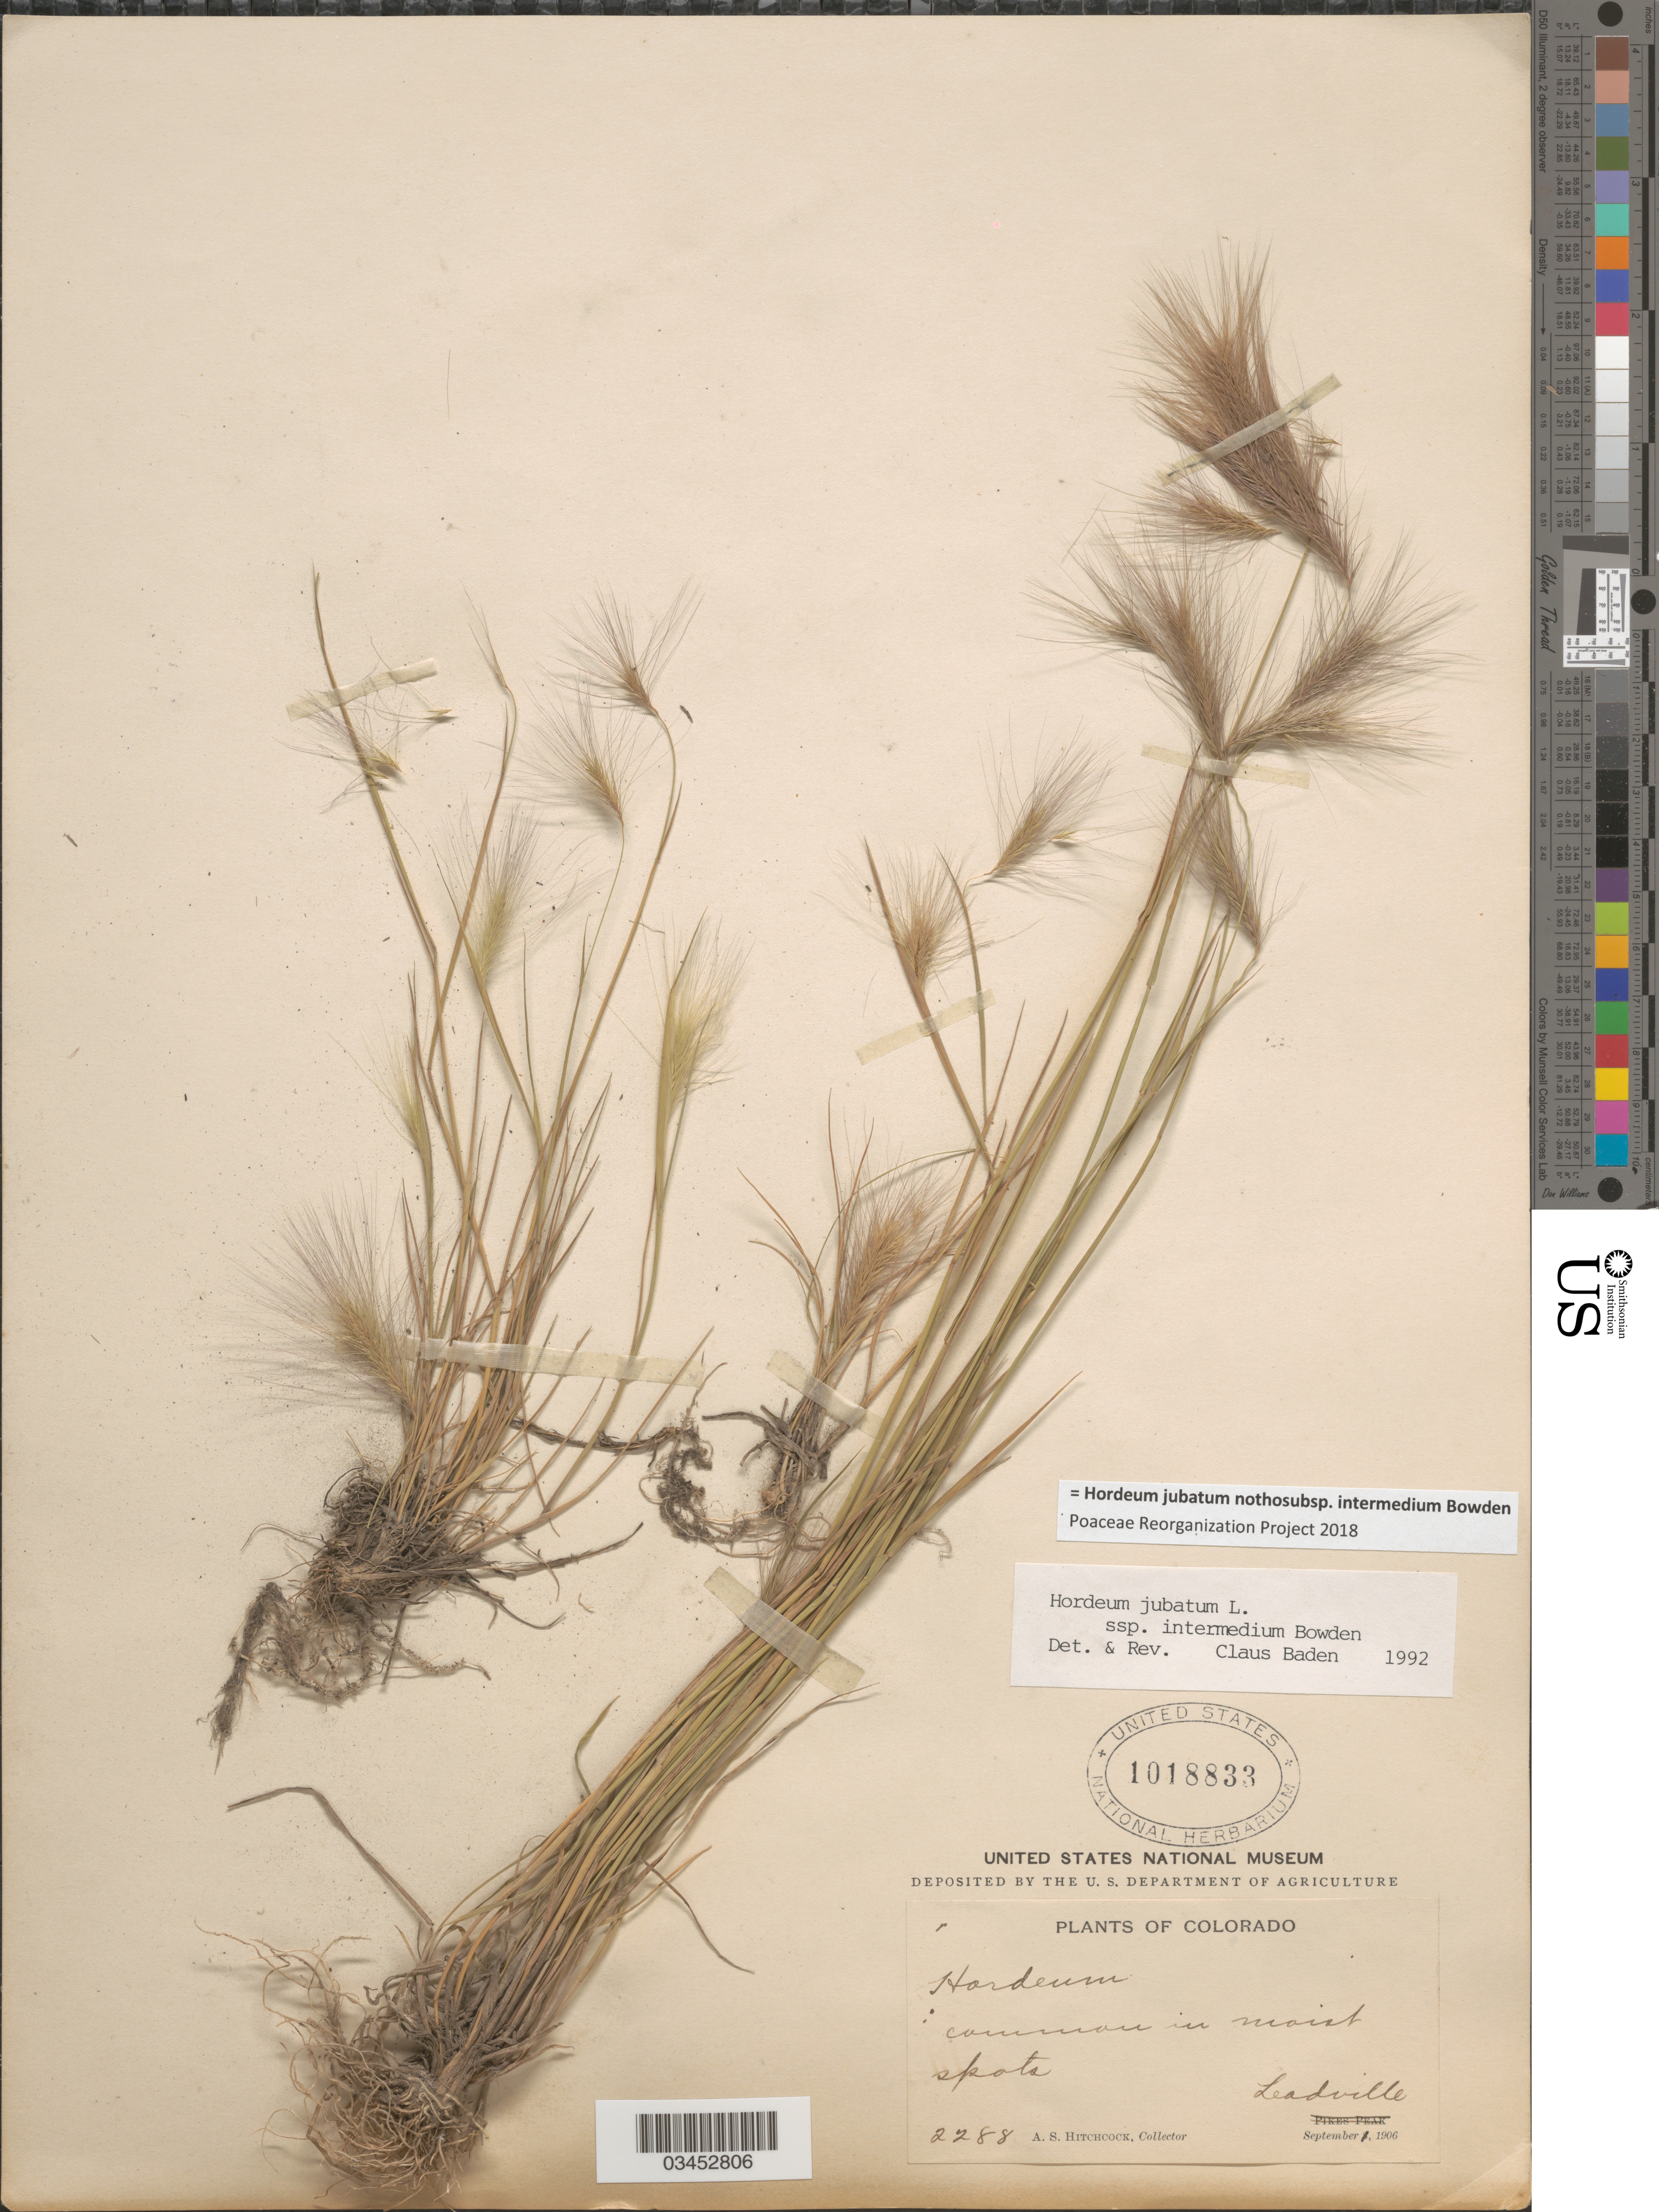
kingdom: Plantae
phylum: Tracheophyta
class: Liliopsida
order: Poales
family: Poaceae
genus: Hordeum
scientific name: Hordeum jubatum nothosubsp. intermedium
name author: Bowden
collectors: A. S. Hitchcock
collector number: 2288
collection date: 1906-09-01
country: United States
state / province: Colorado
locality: Leadville.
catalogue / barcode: US 1018833